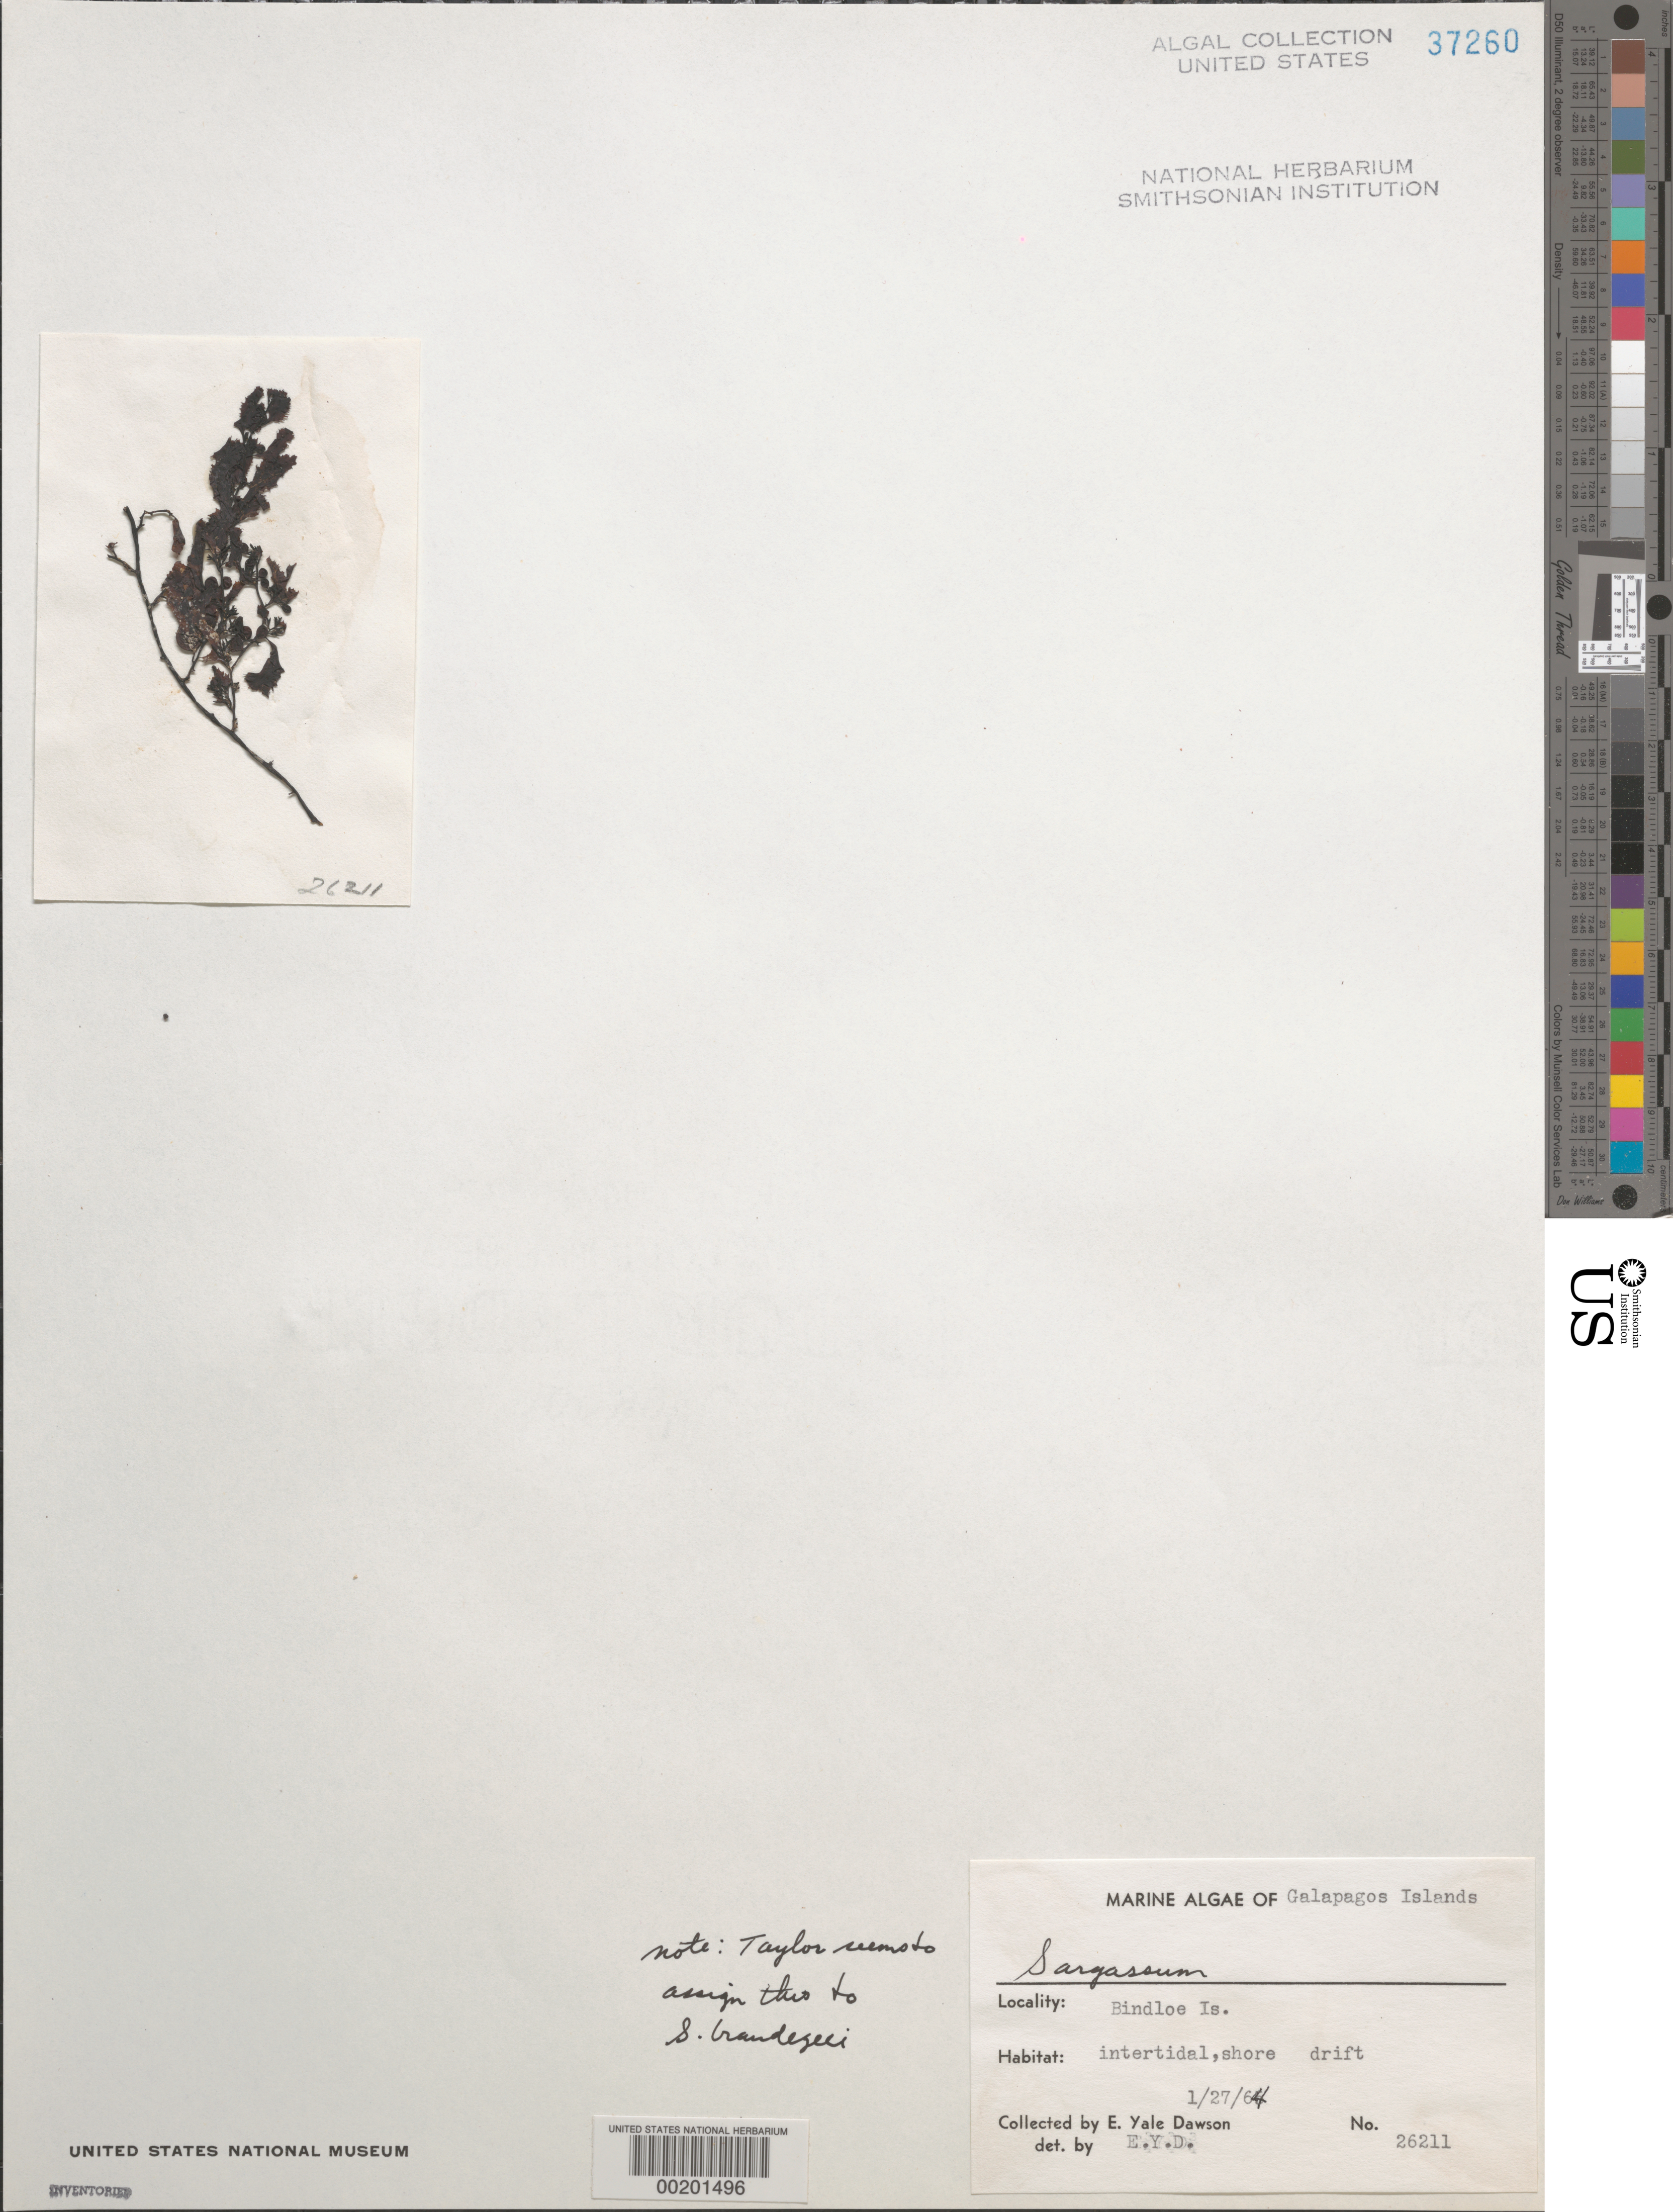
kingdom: Chromista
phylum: Ochrophyta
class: Phaeophyceae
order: Fucales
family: Sargassaceae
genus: Sargassum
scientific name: Sargassum sp.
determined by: Dawson, E. Y.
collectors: E. Y. Dawson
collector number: EYD 26211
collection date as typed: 27 Jan 1964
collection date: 1964-01-27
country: Ecuador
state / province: Colón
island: Marchena [Bindloe]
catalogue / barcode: US 37260